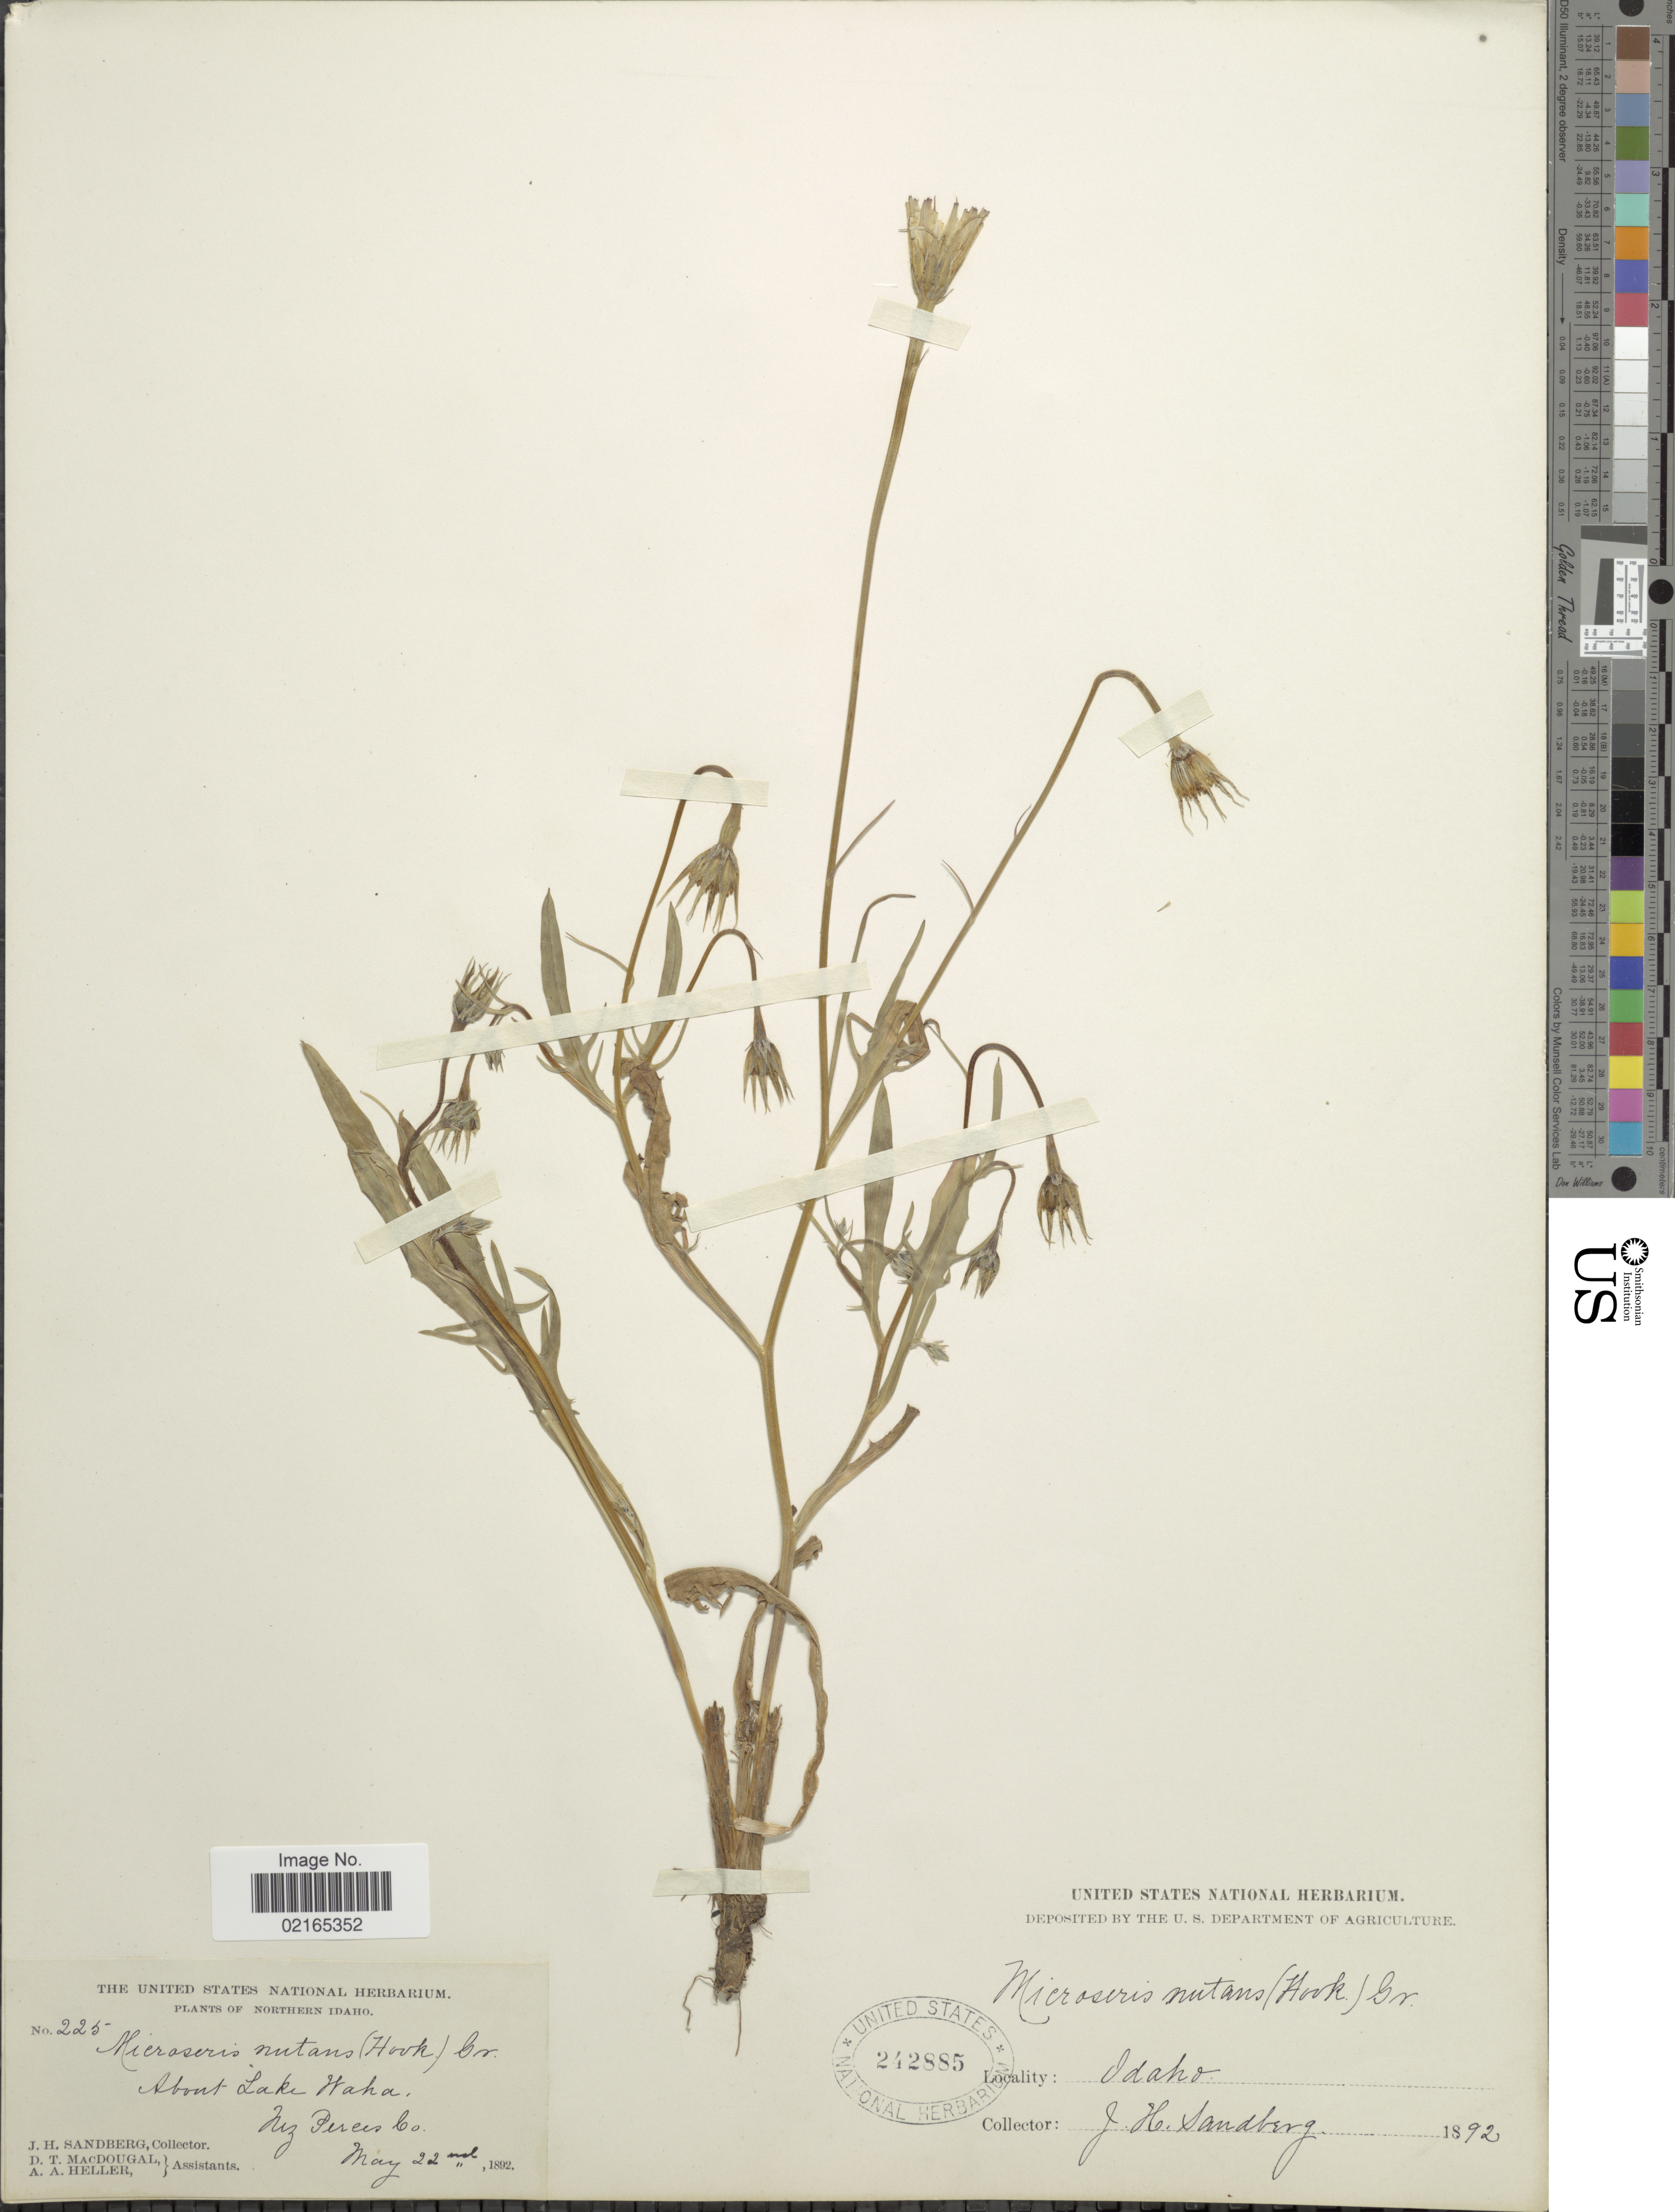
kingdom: Plantae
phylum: Tracheophyta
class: Magnoliopsida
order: Asterales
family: Asteraceae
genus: Microseris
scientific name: Microseris nutans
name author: (Hook.) Sch. Bip.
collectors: J. H. Sandberg, D. T. MacDougal & A. A. Heller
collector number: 225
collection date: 1892-05-22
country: United States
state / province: Idaho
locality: Northern Idaho, about Lake Waha, Nez Perces Co.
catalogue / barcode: US 242885